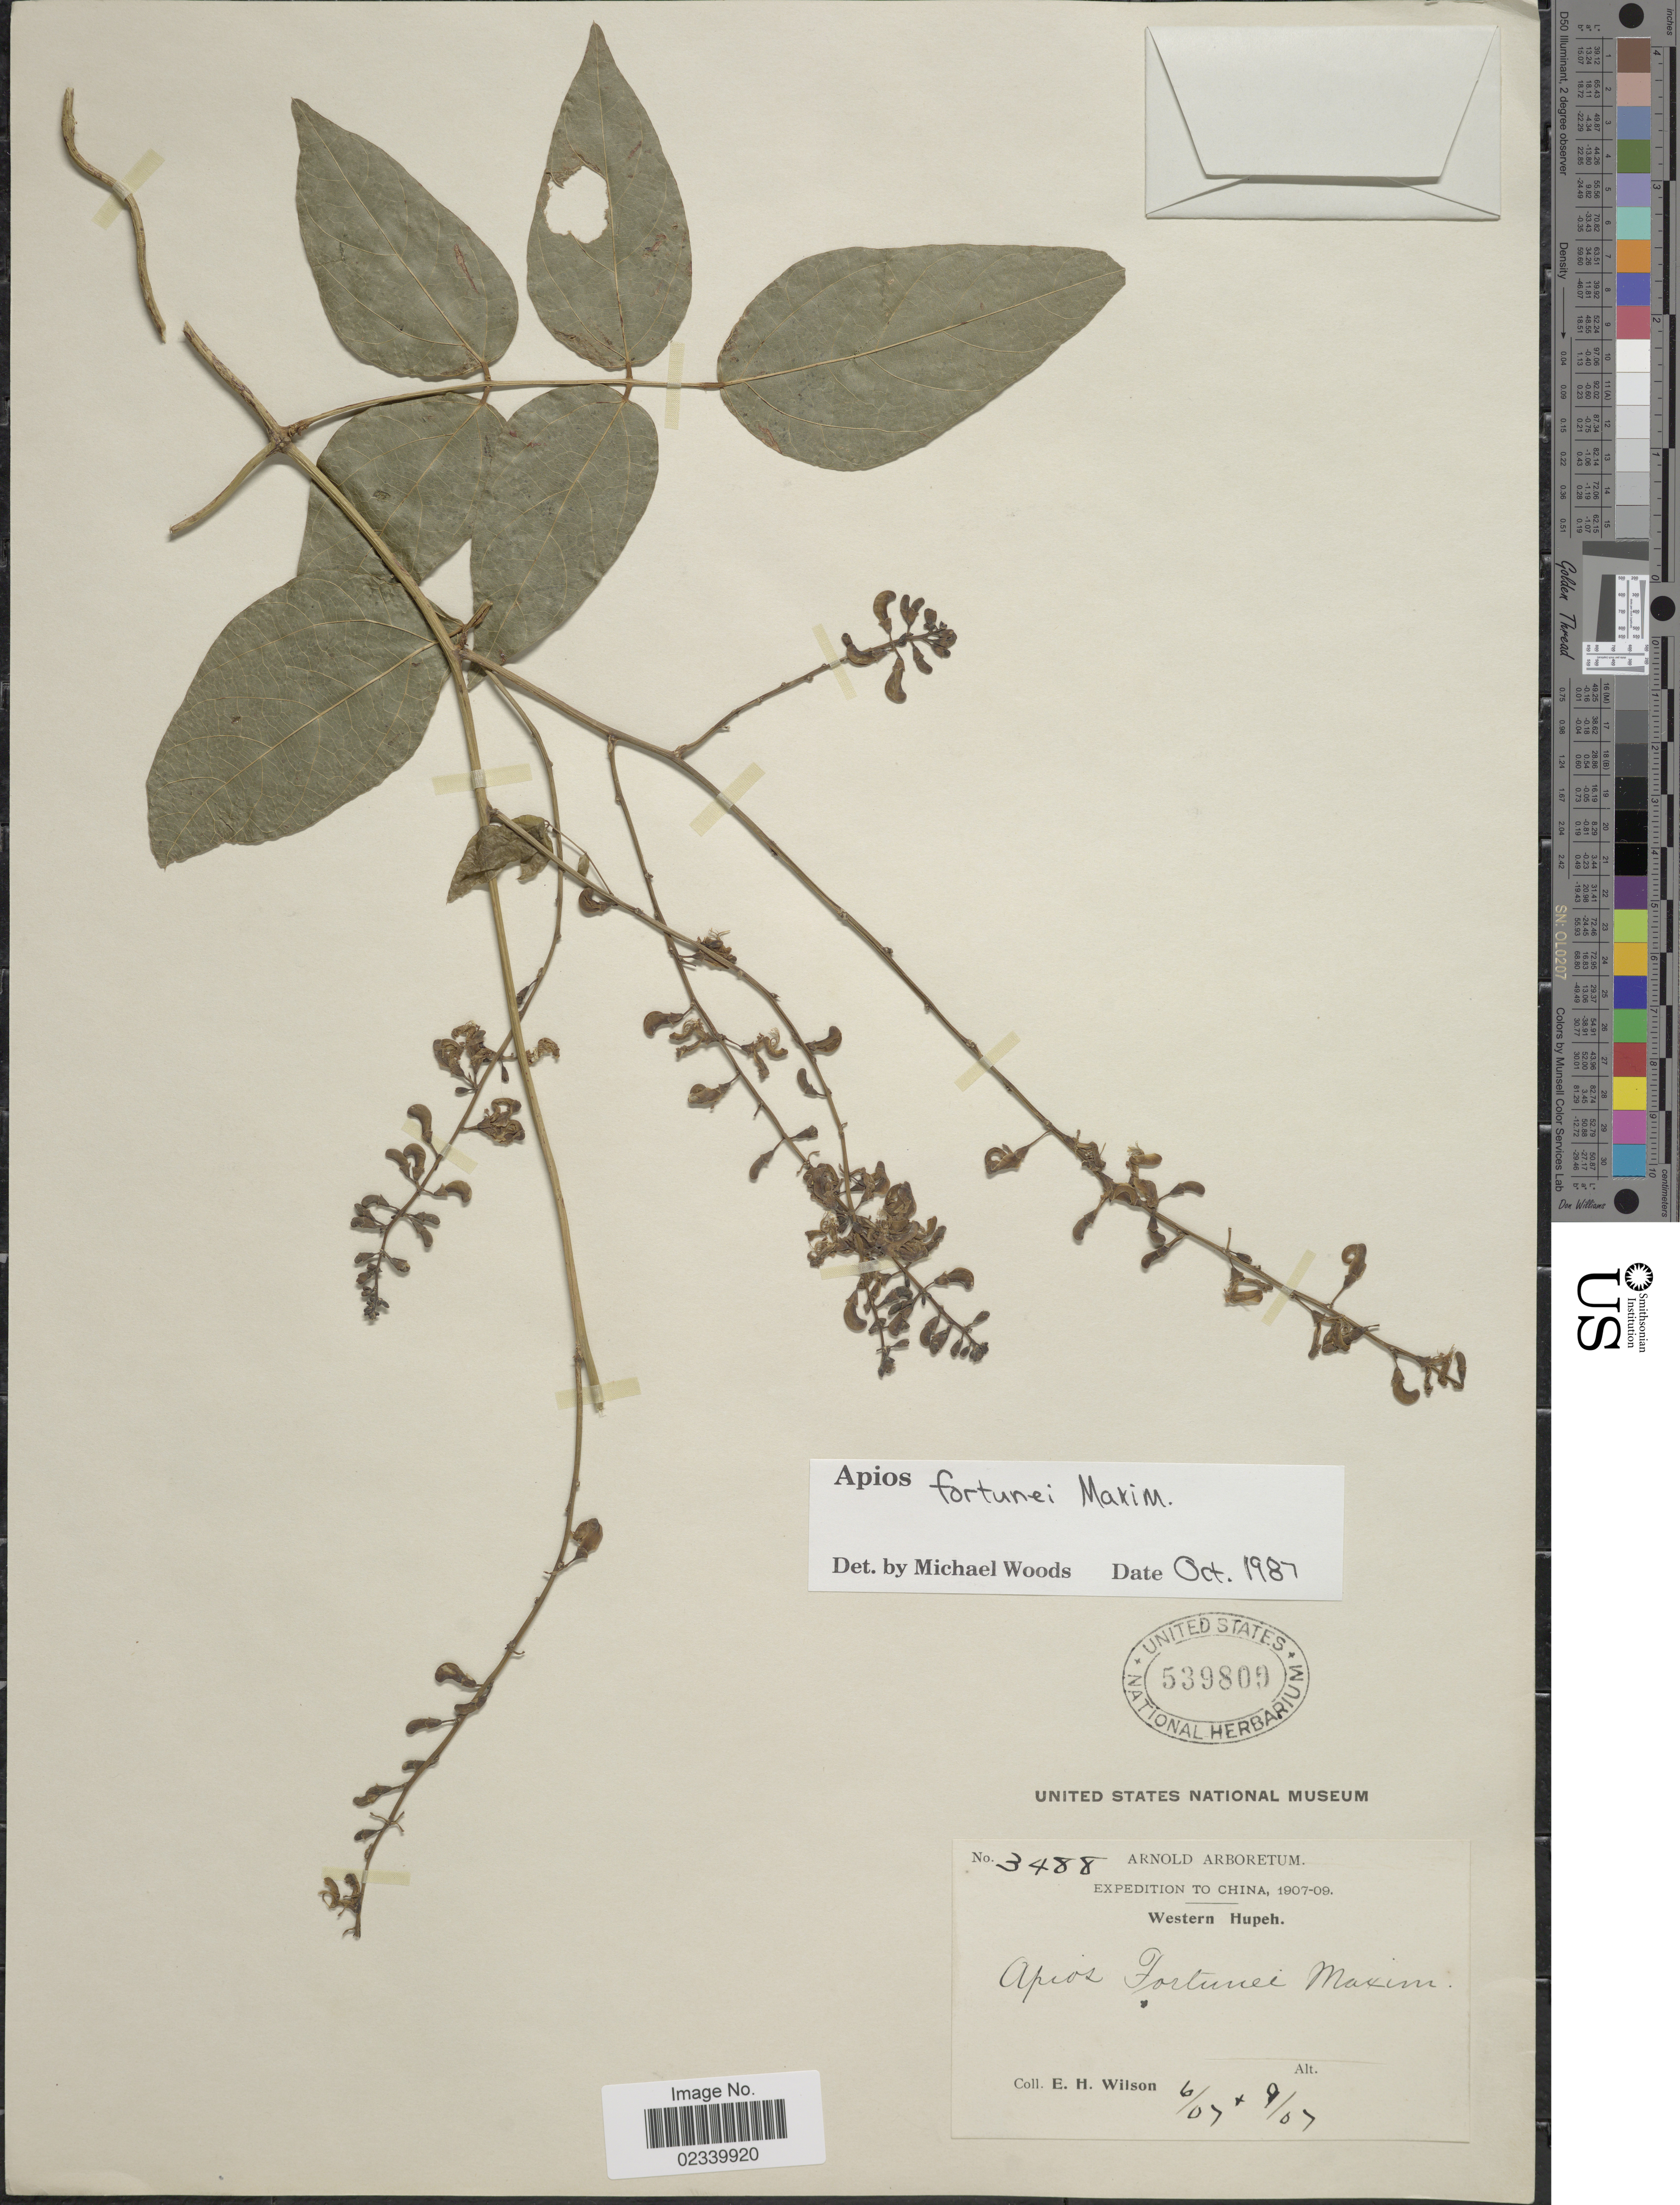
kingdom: Plantae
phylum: Tracheophyta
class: Magnoliopsida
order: Fabales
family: Fabaceae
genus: Apios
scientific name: Apios fortunei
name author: Maxim.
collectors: E. Wilson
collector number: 3488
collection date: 1907-07-06/1907-07-09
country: China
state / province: Hubei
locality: Western Hupeh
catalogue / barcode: US 539809